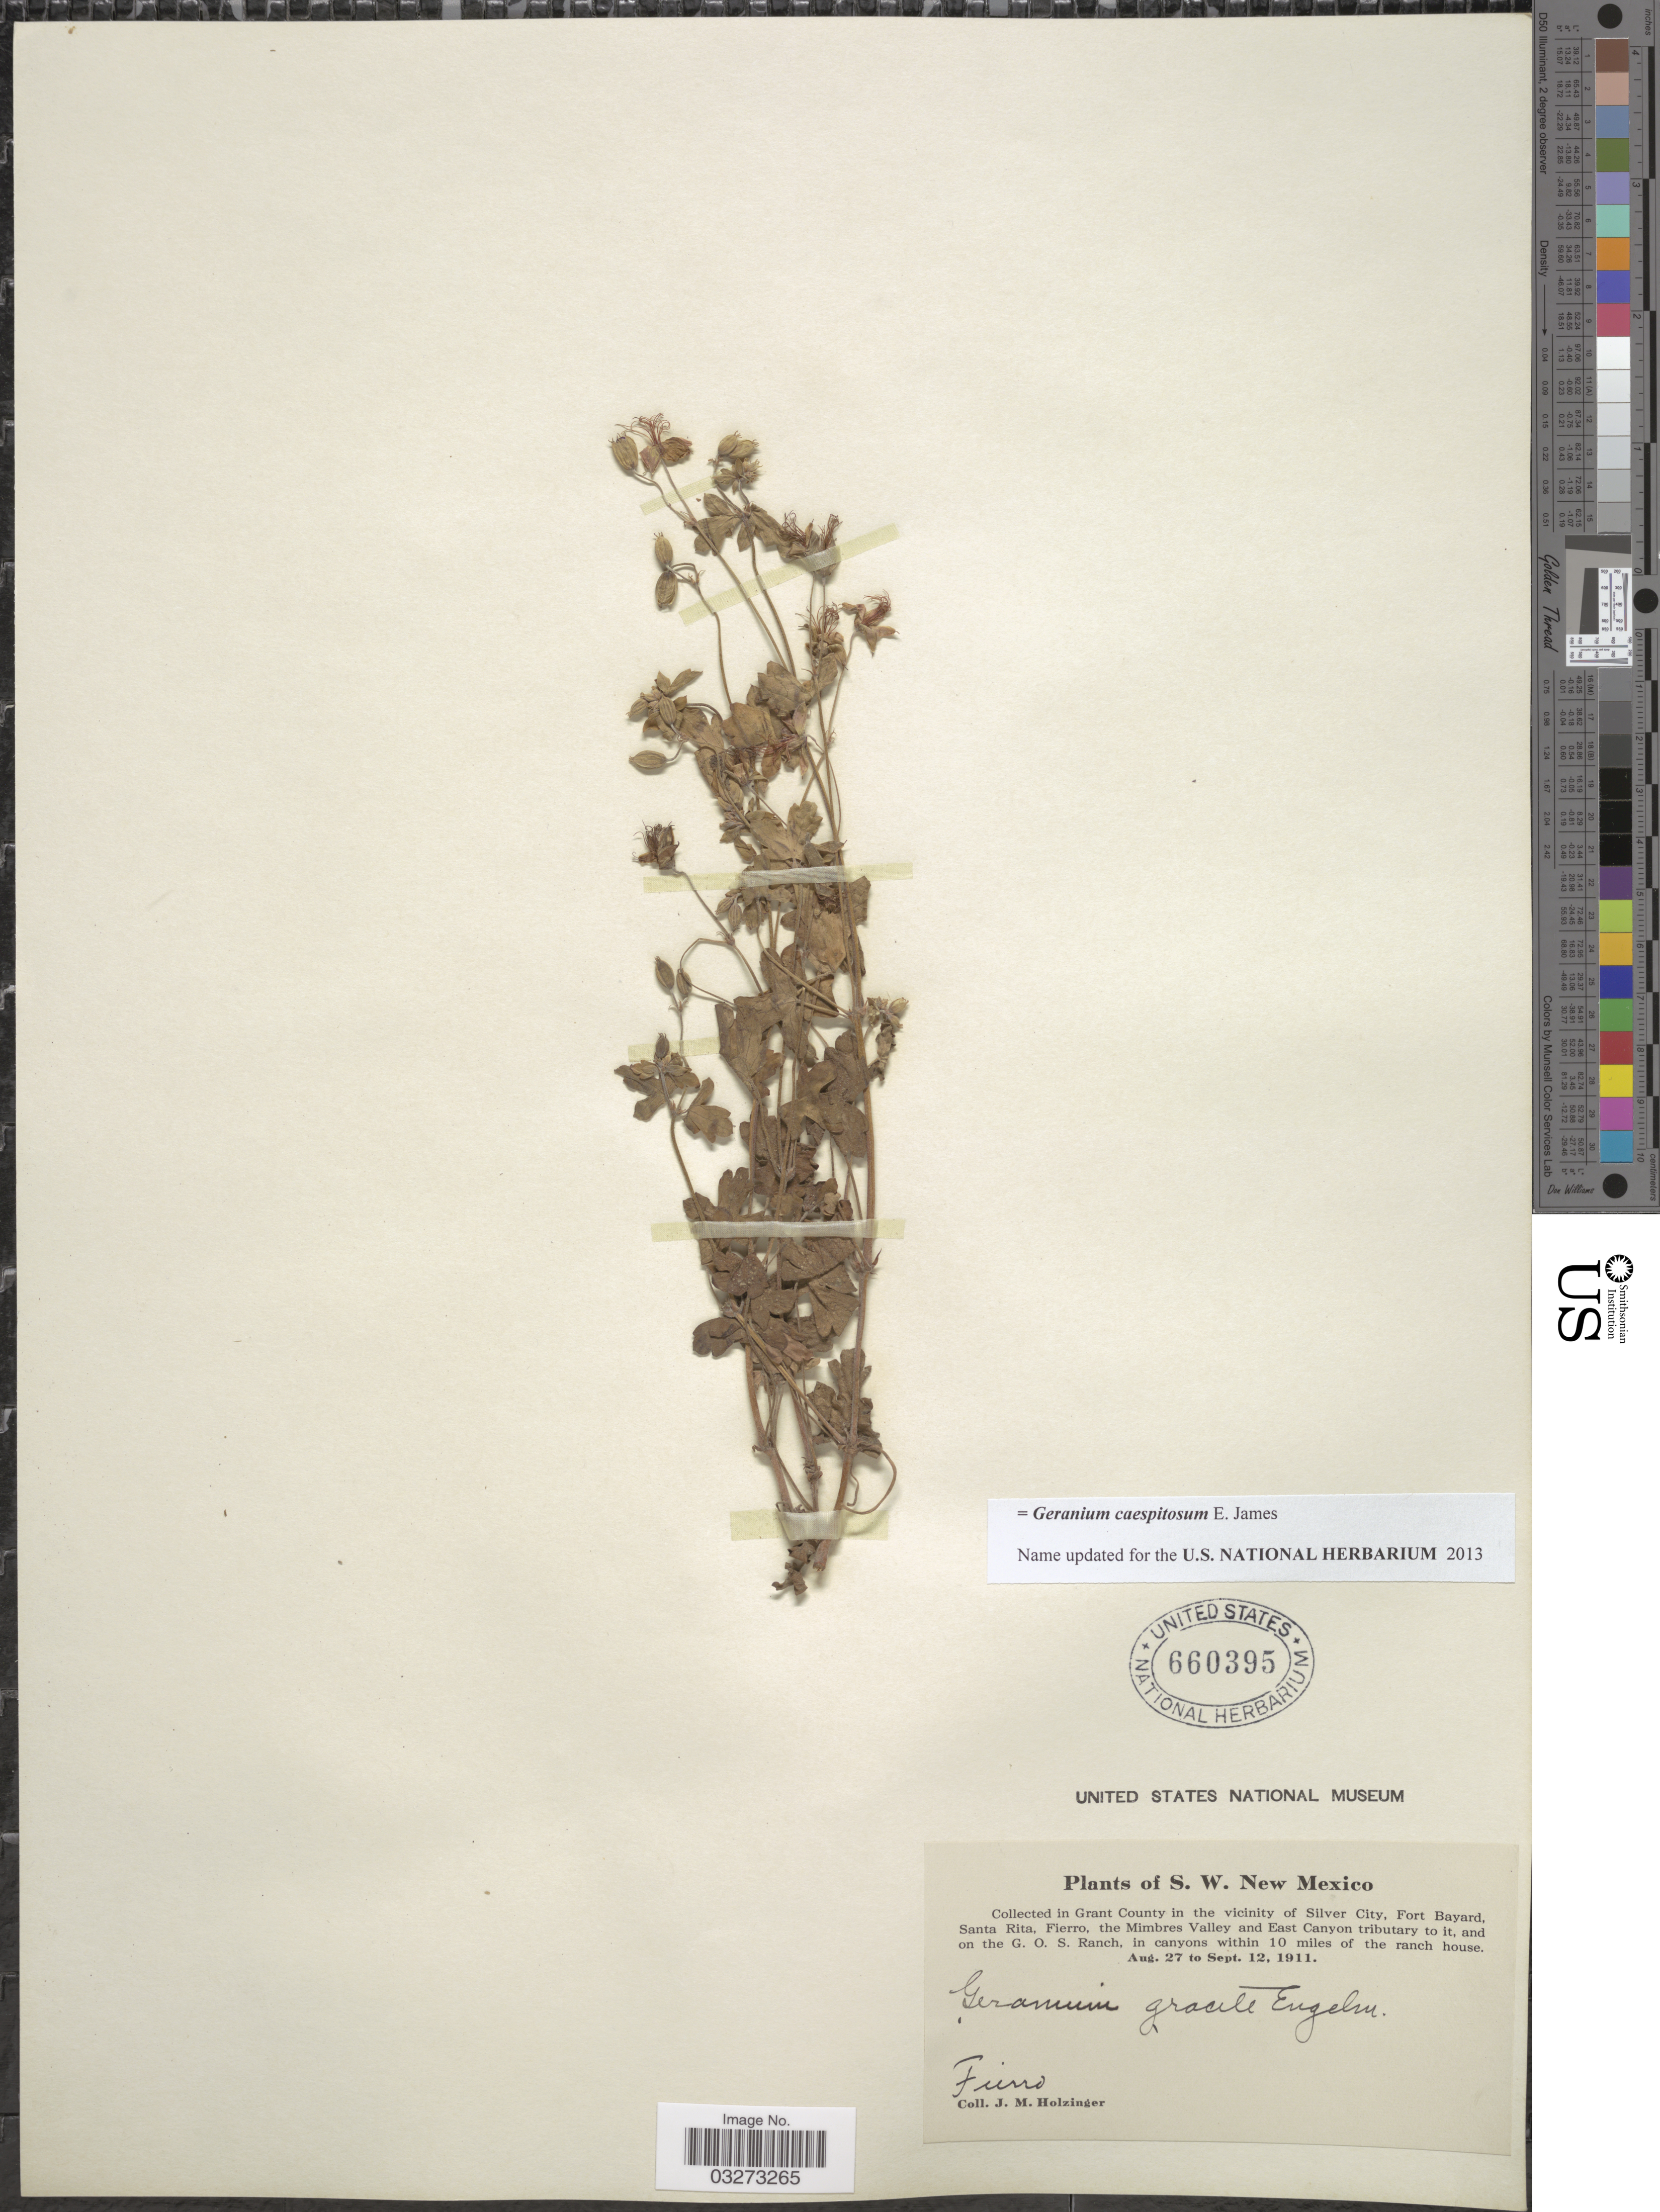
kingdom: Plantae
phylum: Tracheophyta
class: Magnoliopsida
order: Geraniales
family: Geraniaceae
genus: Geranium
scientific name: Geranium caespitosum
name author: E. James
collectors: J. M. Holzinger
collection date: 1911-08-27/1911-09-12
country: United States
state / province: New Mexico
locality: S. W. New Mexico. Collected in Grant County in the vicinity of Silver City, Fort Bayard, Santa Rita, Fierro, the Mimbres Valley and East Canyon tributary to it, and on the G. O. S. Ranch, in canyons within 10 miles of the ranch house. Fierro.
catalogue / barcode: US 660395